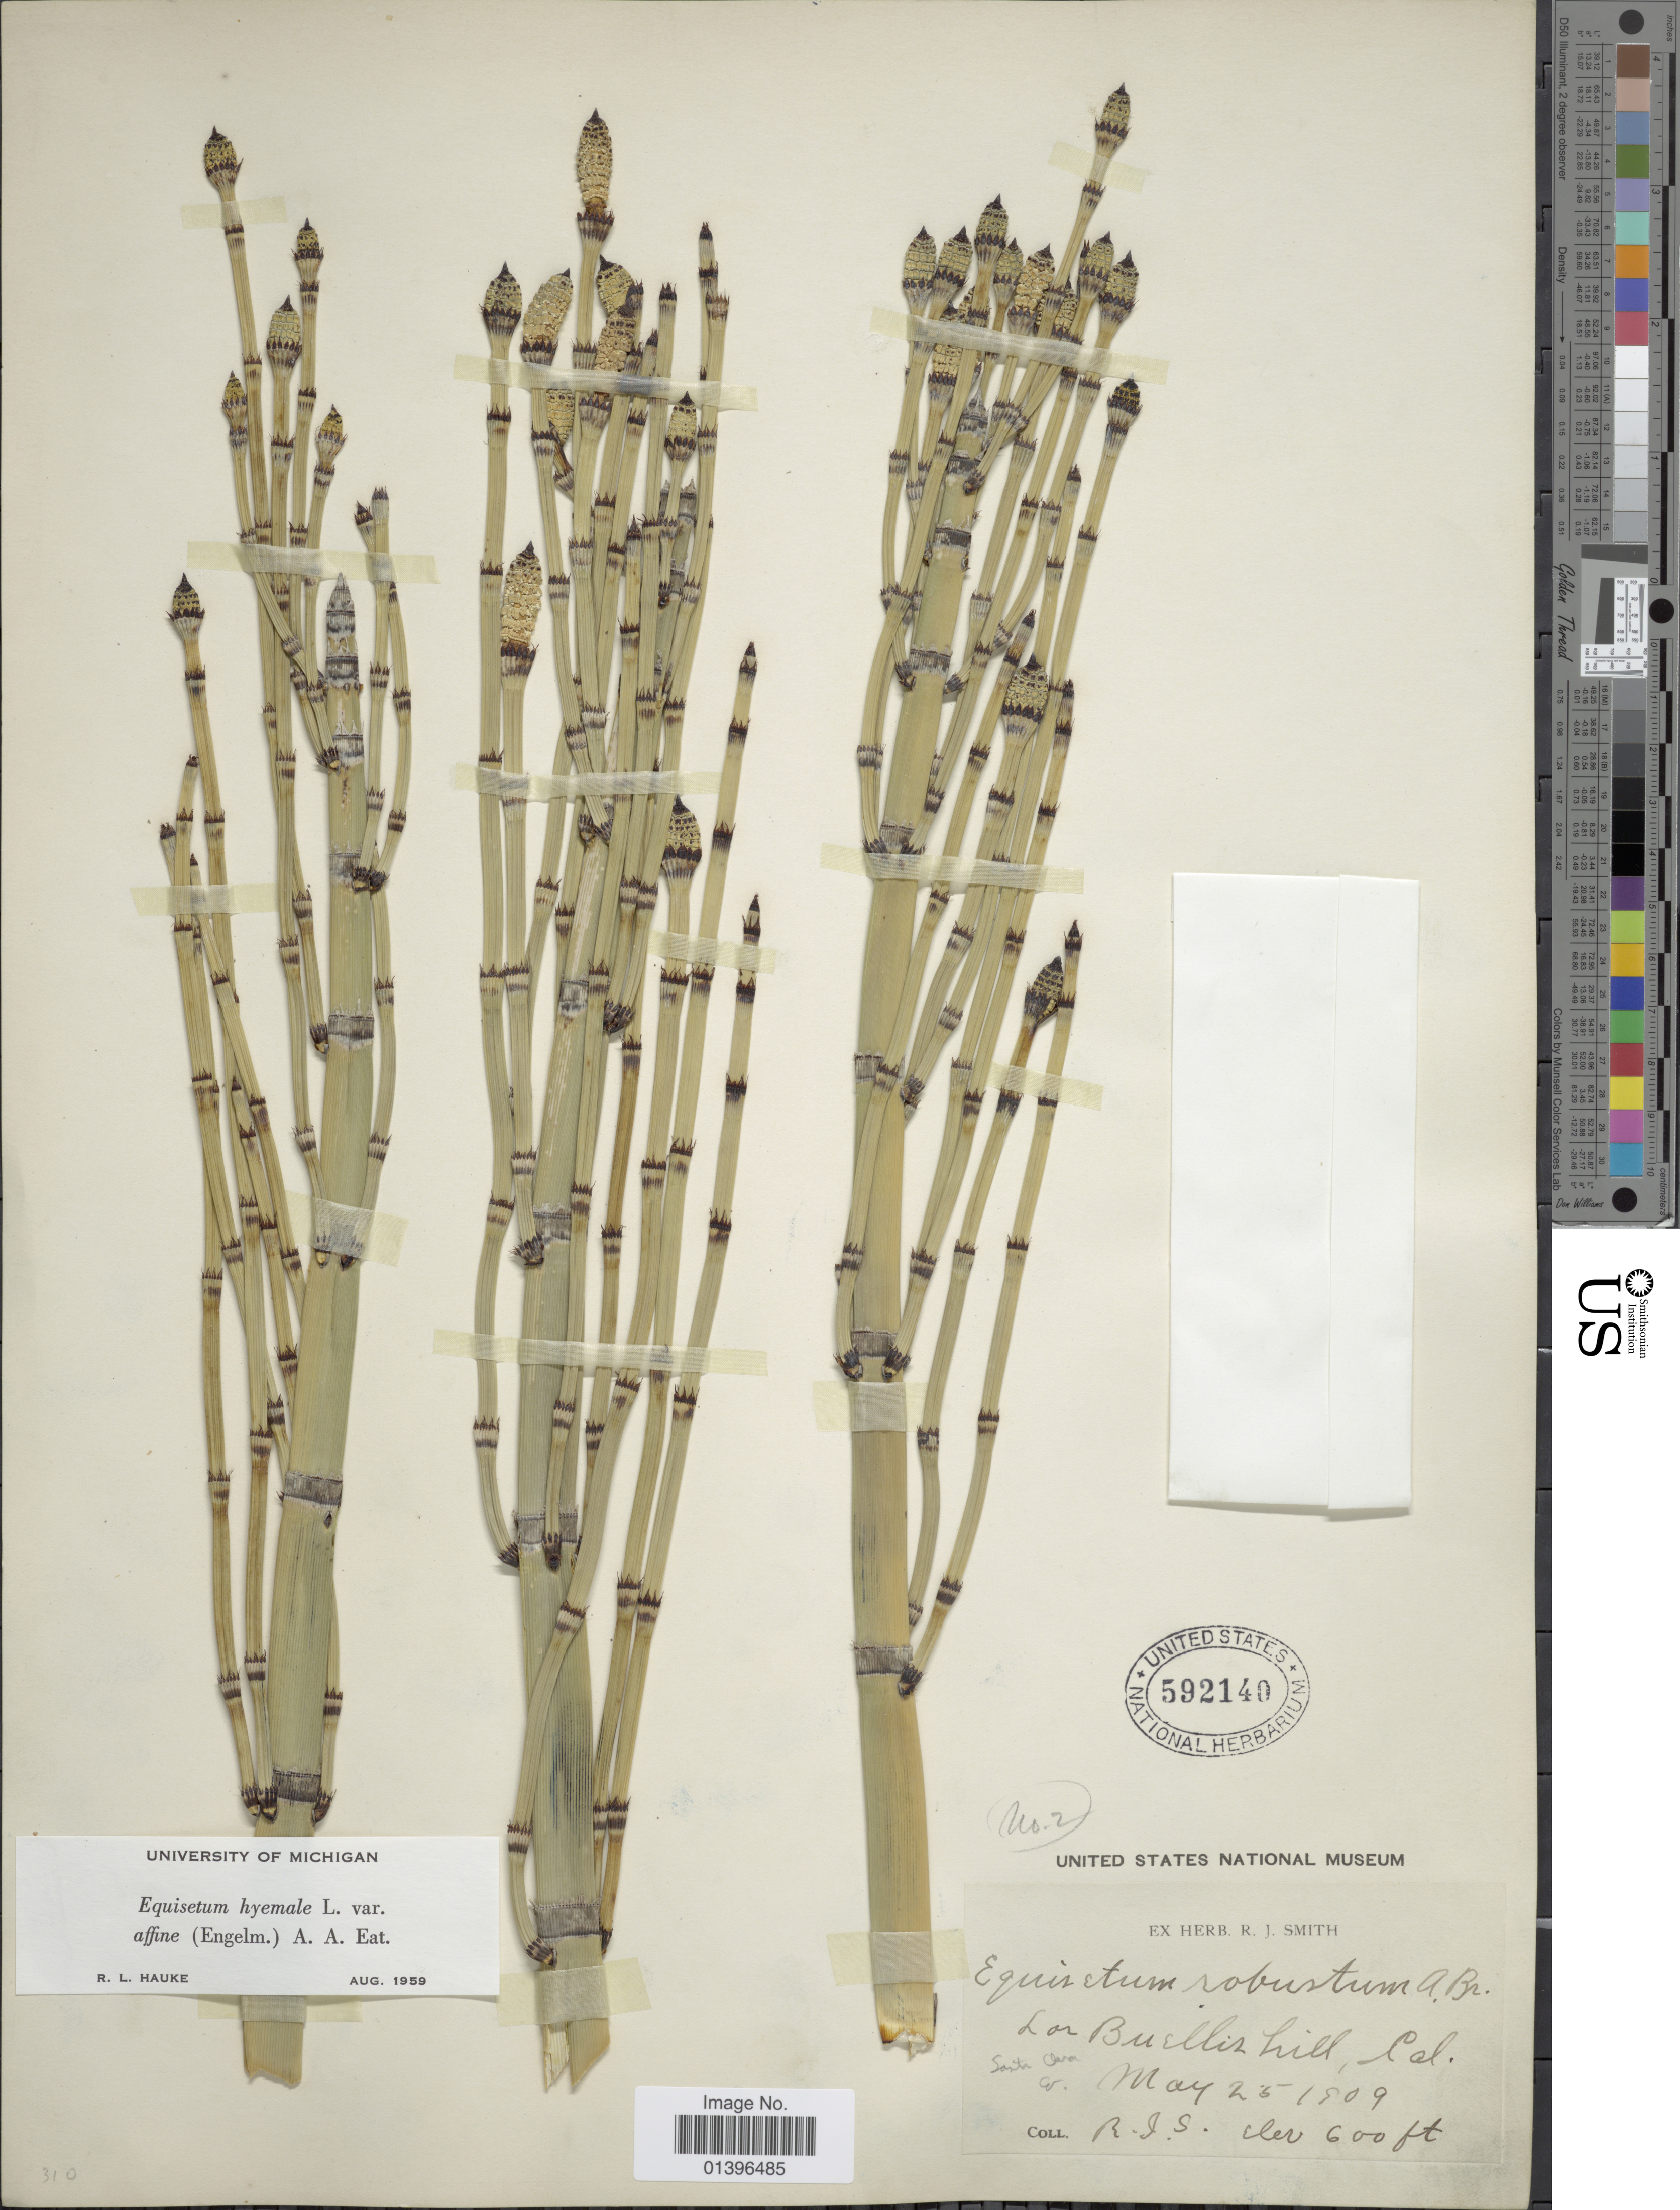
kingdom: Plantae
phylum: Tracheophyta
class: Polypodiopsida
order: Equisetales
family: Equisetaceae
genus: Equisetum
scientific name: Equisetum hyemale var. affine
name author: (Engelm.) A.A. Eaton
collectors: R. J. Smith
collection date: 1909-05-25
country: United States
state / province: California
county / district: Santa Clara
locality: Los Buellis hills, Santa Clara Co.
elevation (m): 183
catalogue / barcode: US 592140